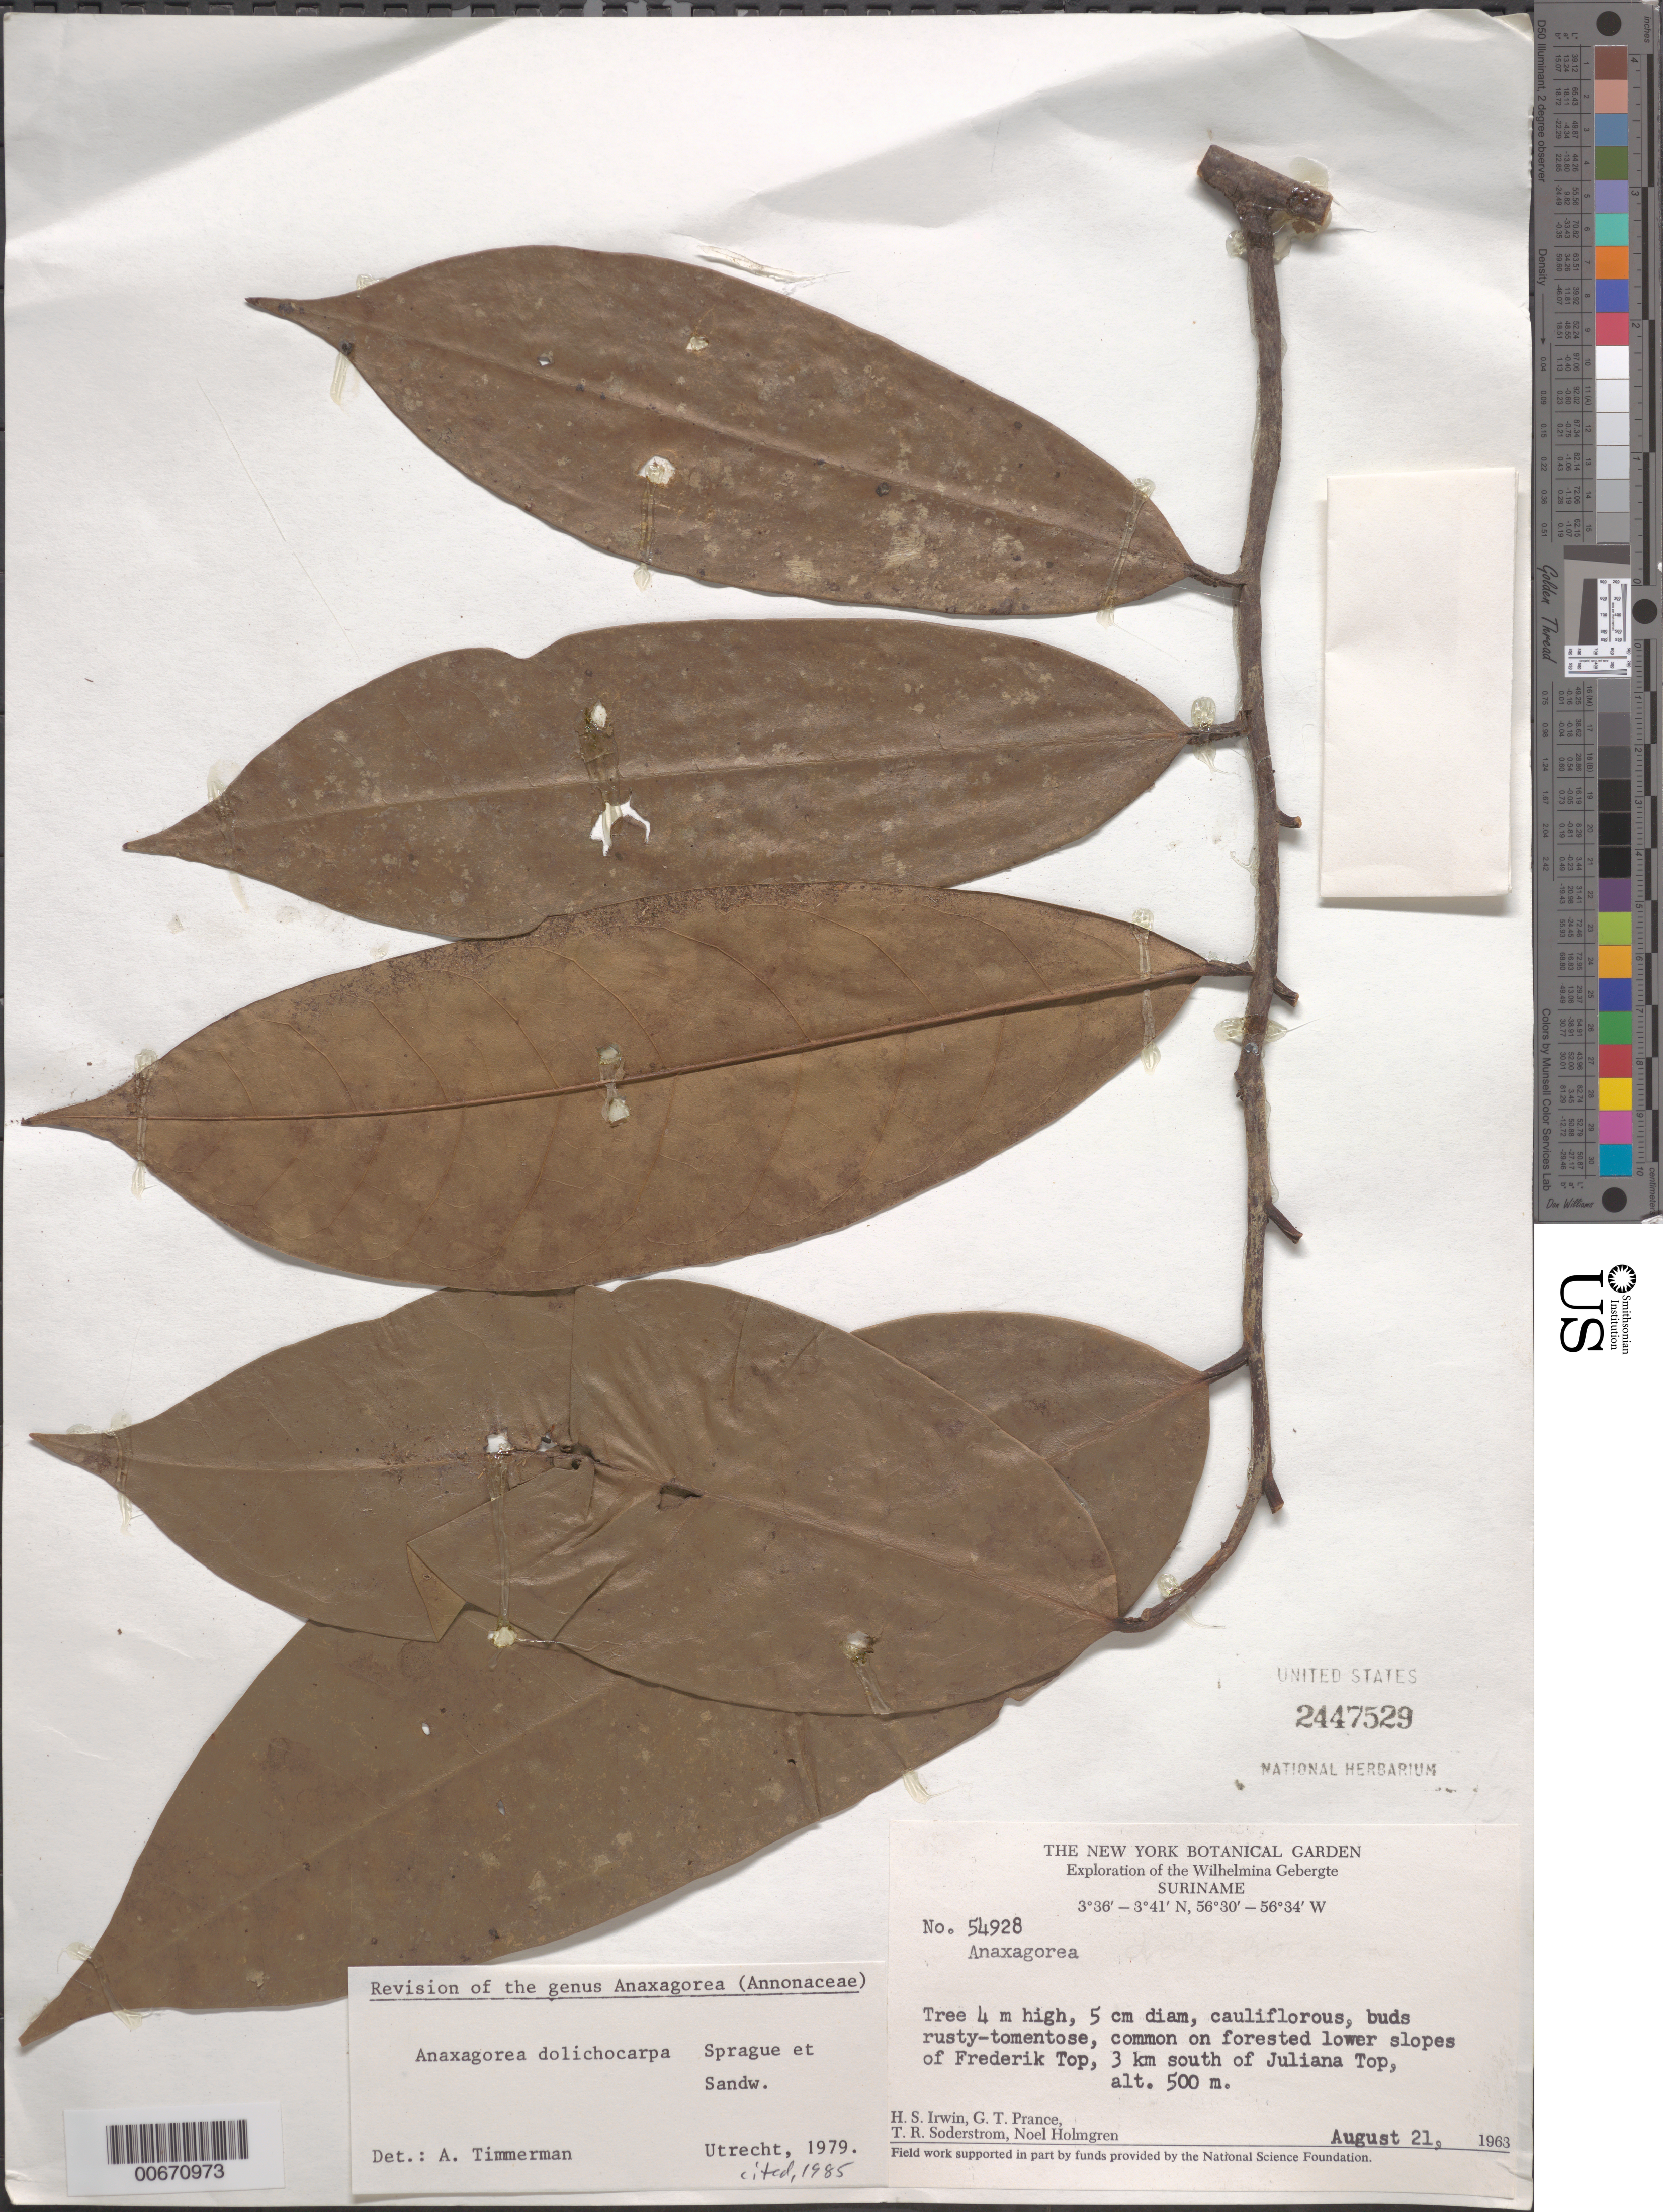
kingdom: Plantae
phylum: Tracheophyta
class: Magnoliopsida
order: Magnoliales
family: Annonaceae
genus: Anaxagorea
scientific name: Anaxagorea dolichocarpa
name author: Sprague & Sandwith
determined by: Timmerman, A.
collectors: H. Irwin, G. T. Prance, T. R. Soderstrom & N. H. Holmgren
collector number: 54928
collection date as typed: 21-Aug-63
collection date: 1963-08-21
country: Suriname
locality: Frederik Top, slopes of, 3 km S of Juliana Top, Wilhelmina Gebergte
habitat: Forested lower slopes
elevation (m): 500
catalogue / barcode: US 2447529